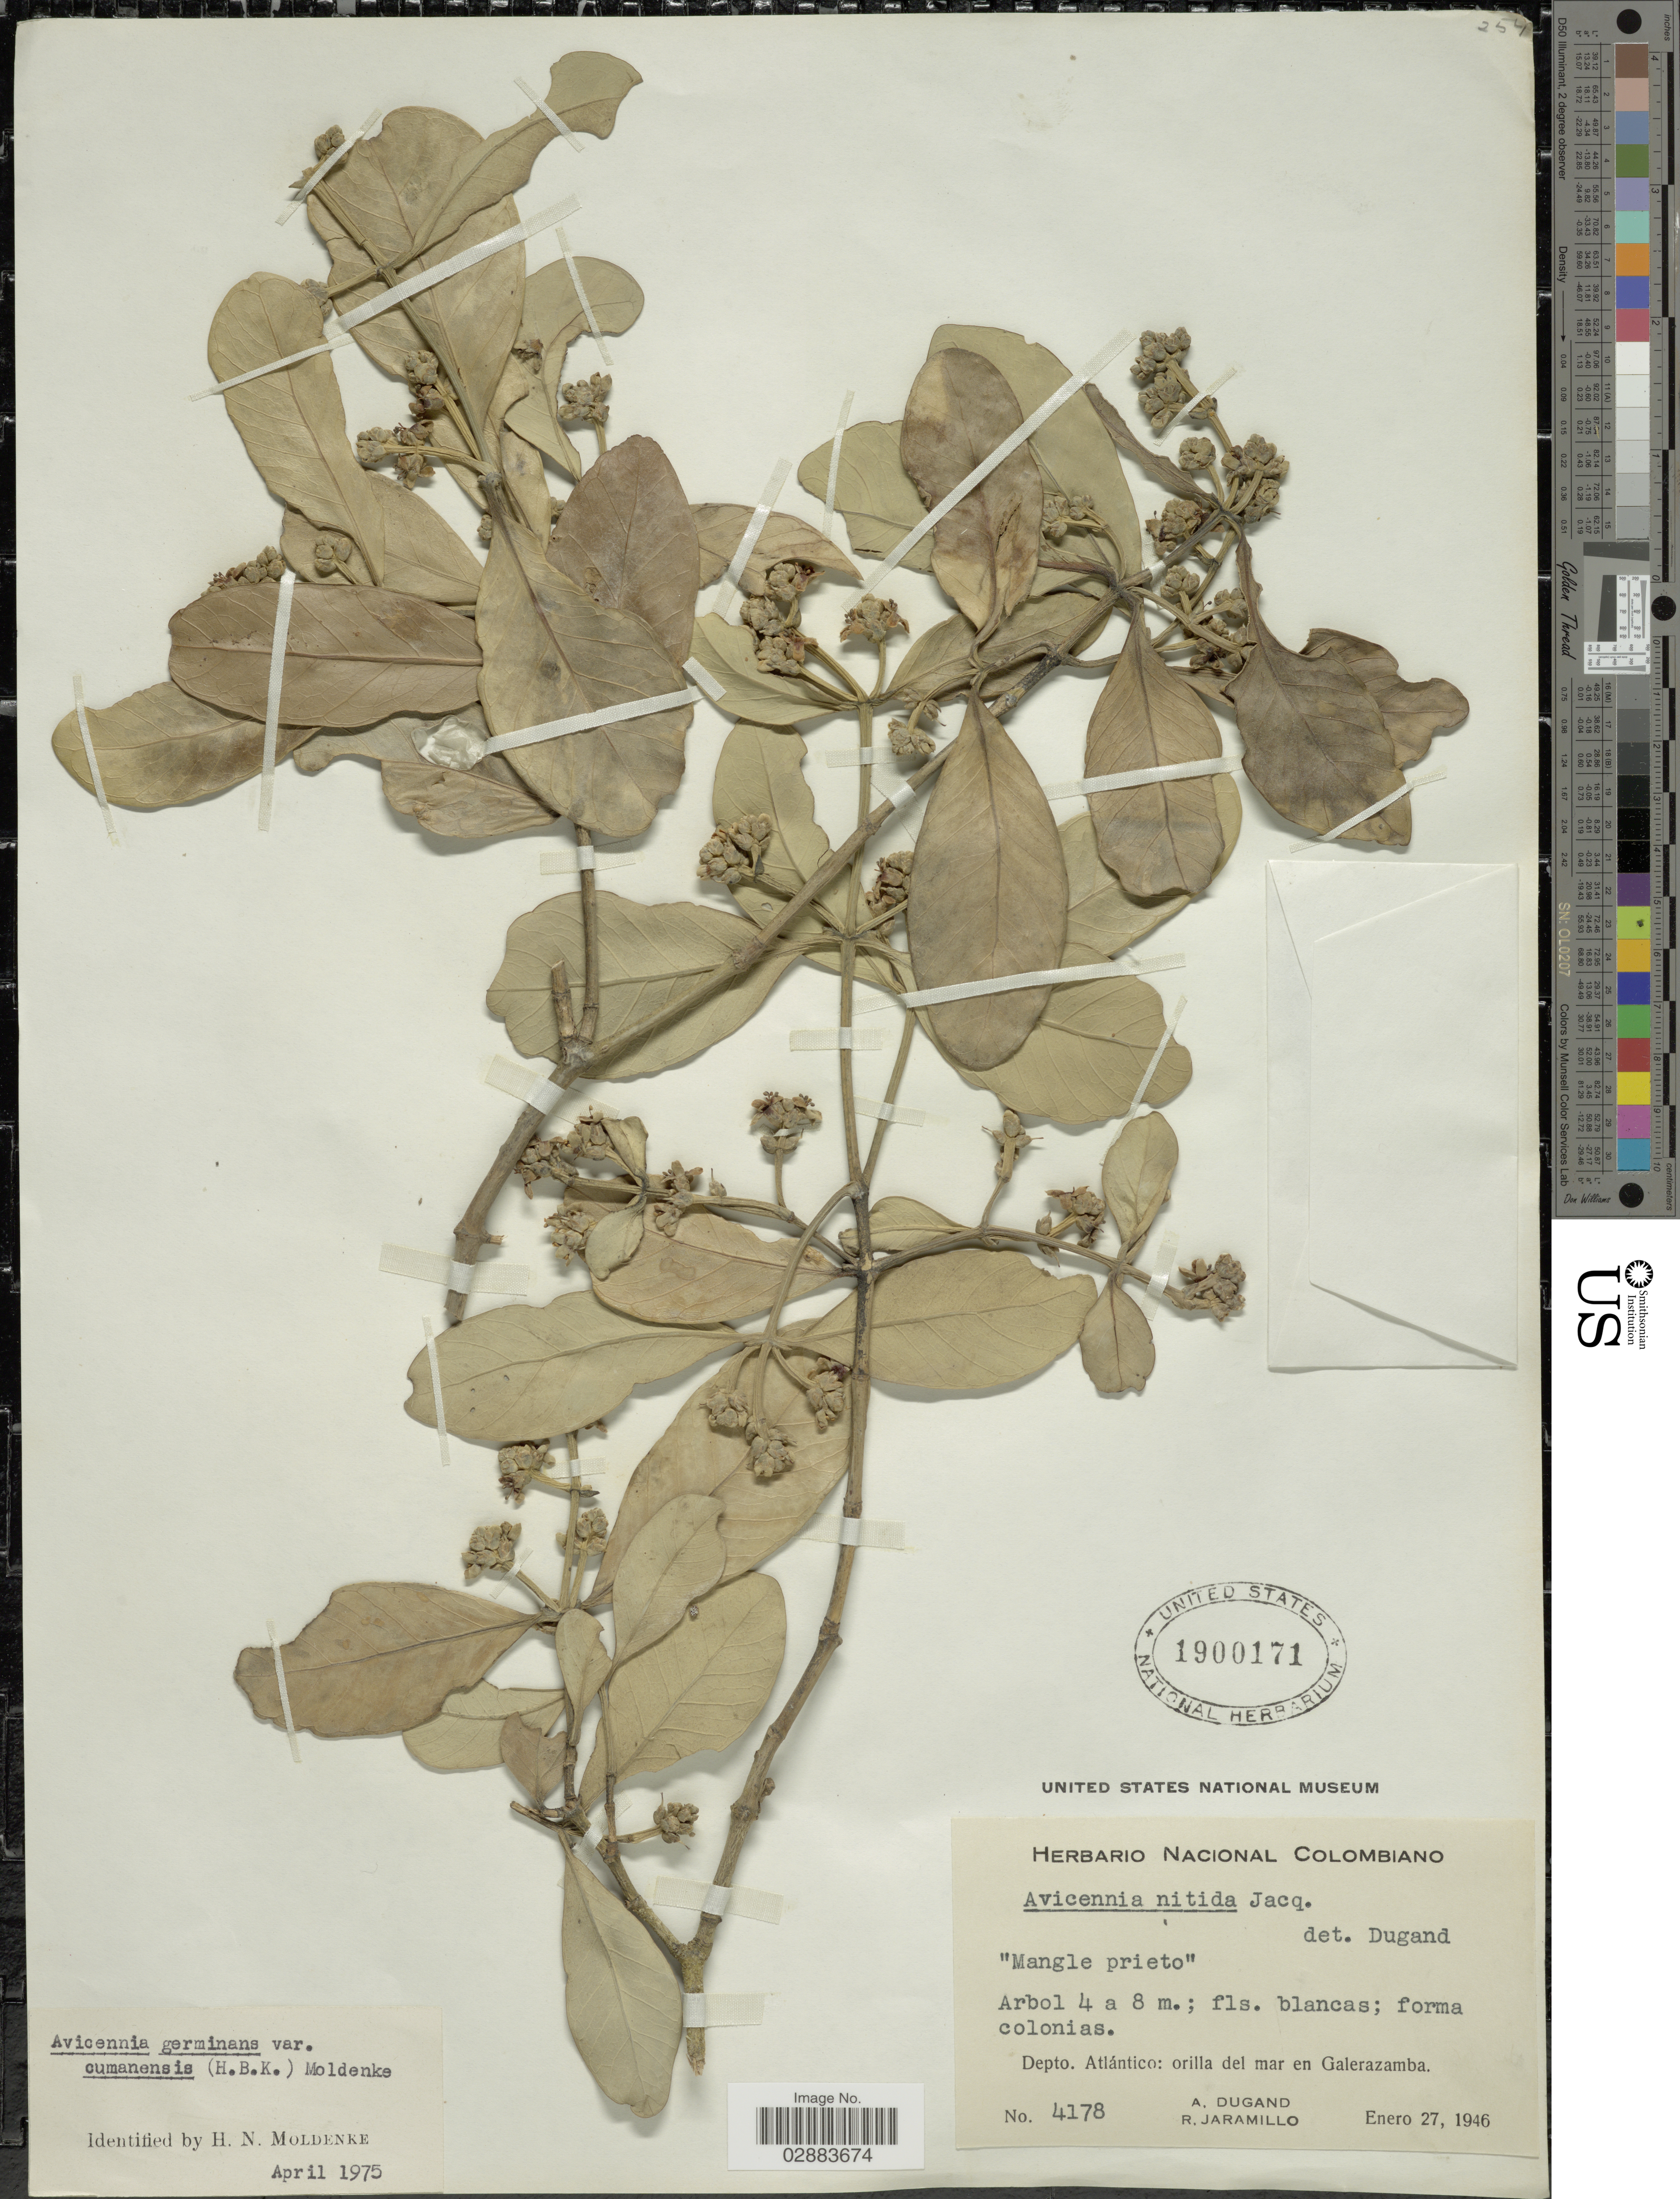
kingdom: Plantae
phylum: Tracheophyta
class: Magnoliopsida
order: Lamiales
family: Acanthaceae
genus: Avicennia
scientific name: Avicennia germinans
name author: (L.) L.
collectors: A. Dugand & R. Jaramillo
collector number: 4178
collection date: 1946-01-27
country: Colombia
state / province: Atlántico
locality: Depto. Atlántico: orilla del mar en Galerazamba.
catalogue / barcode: US 1900171